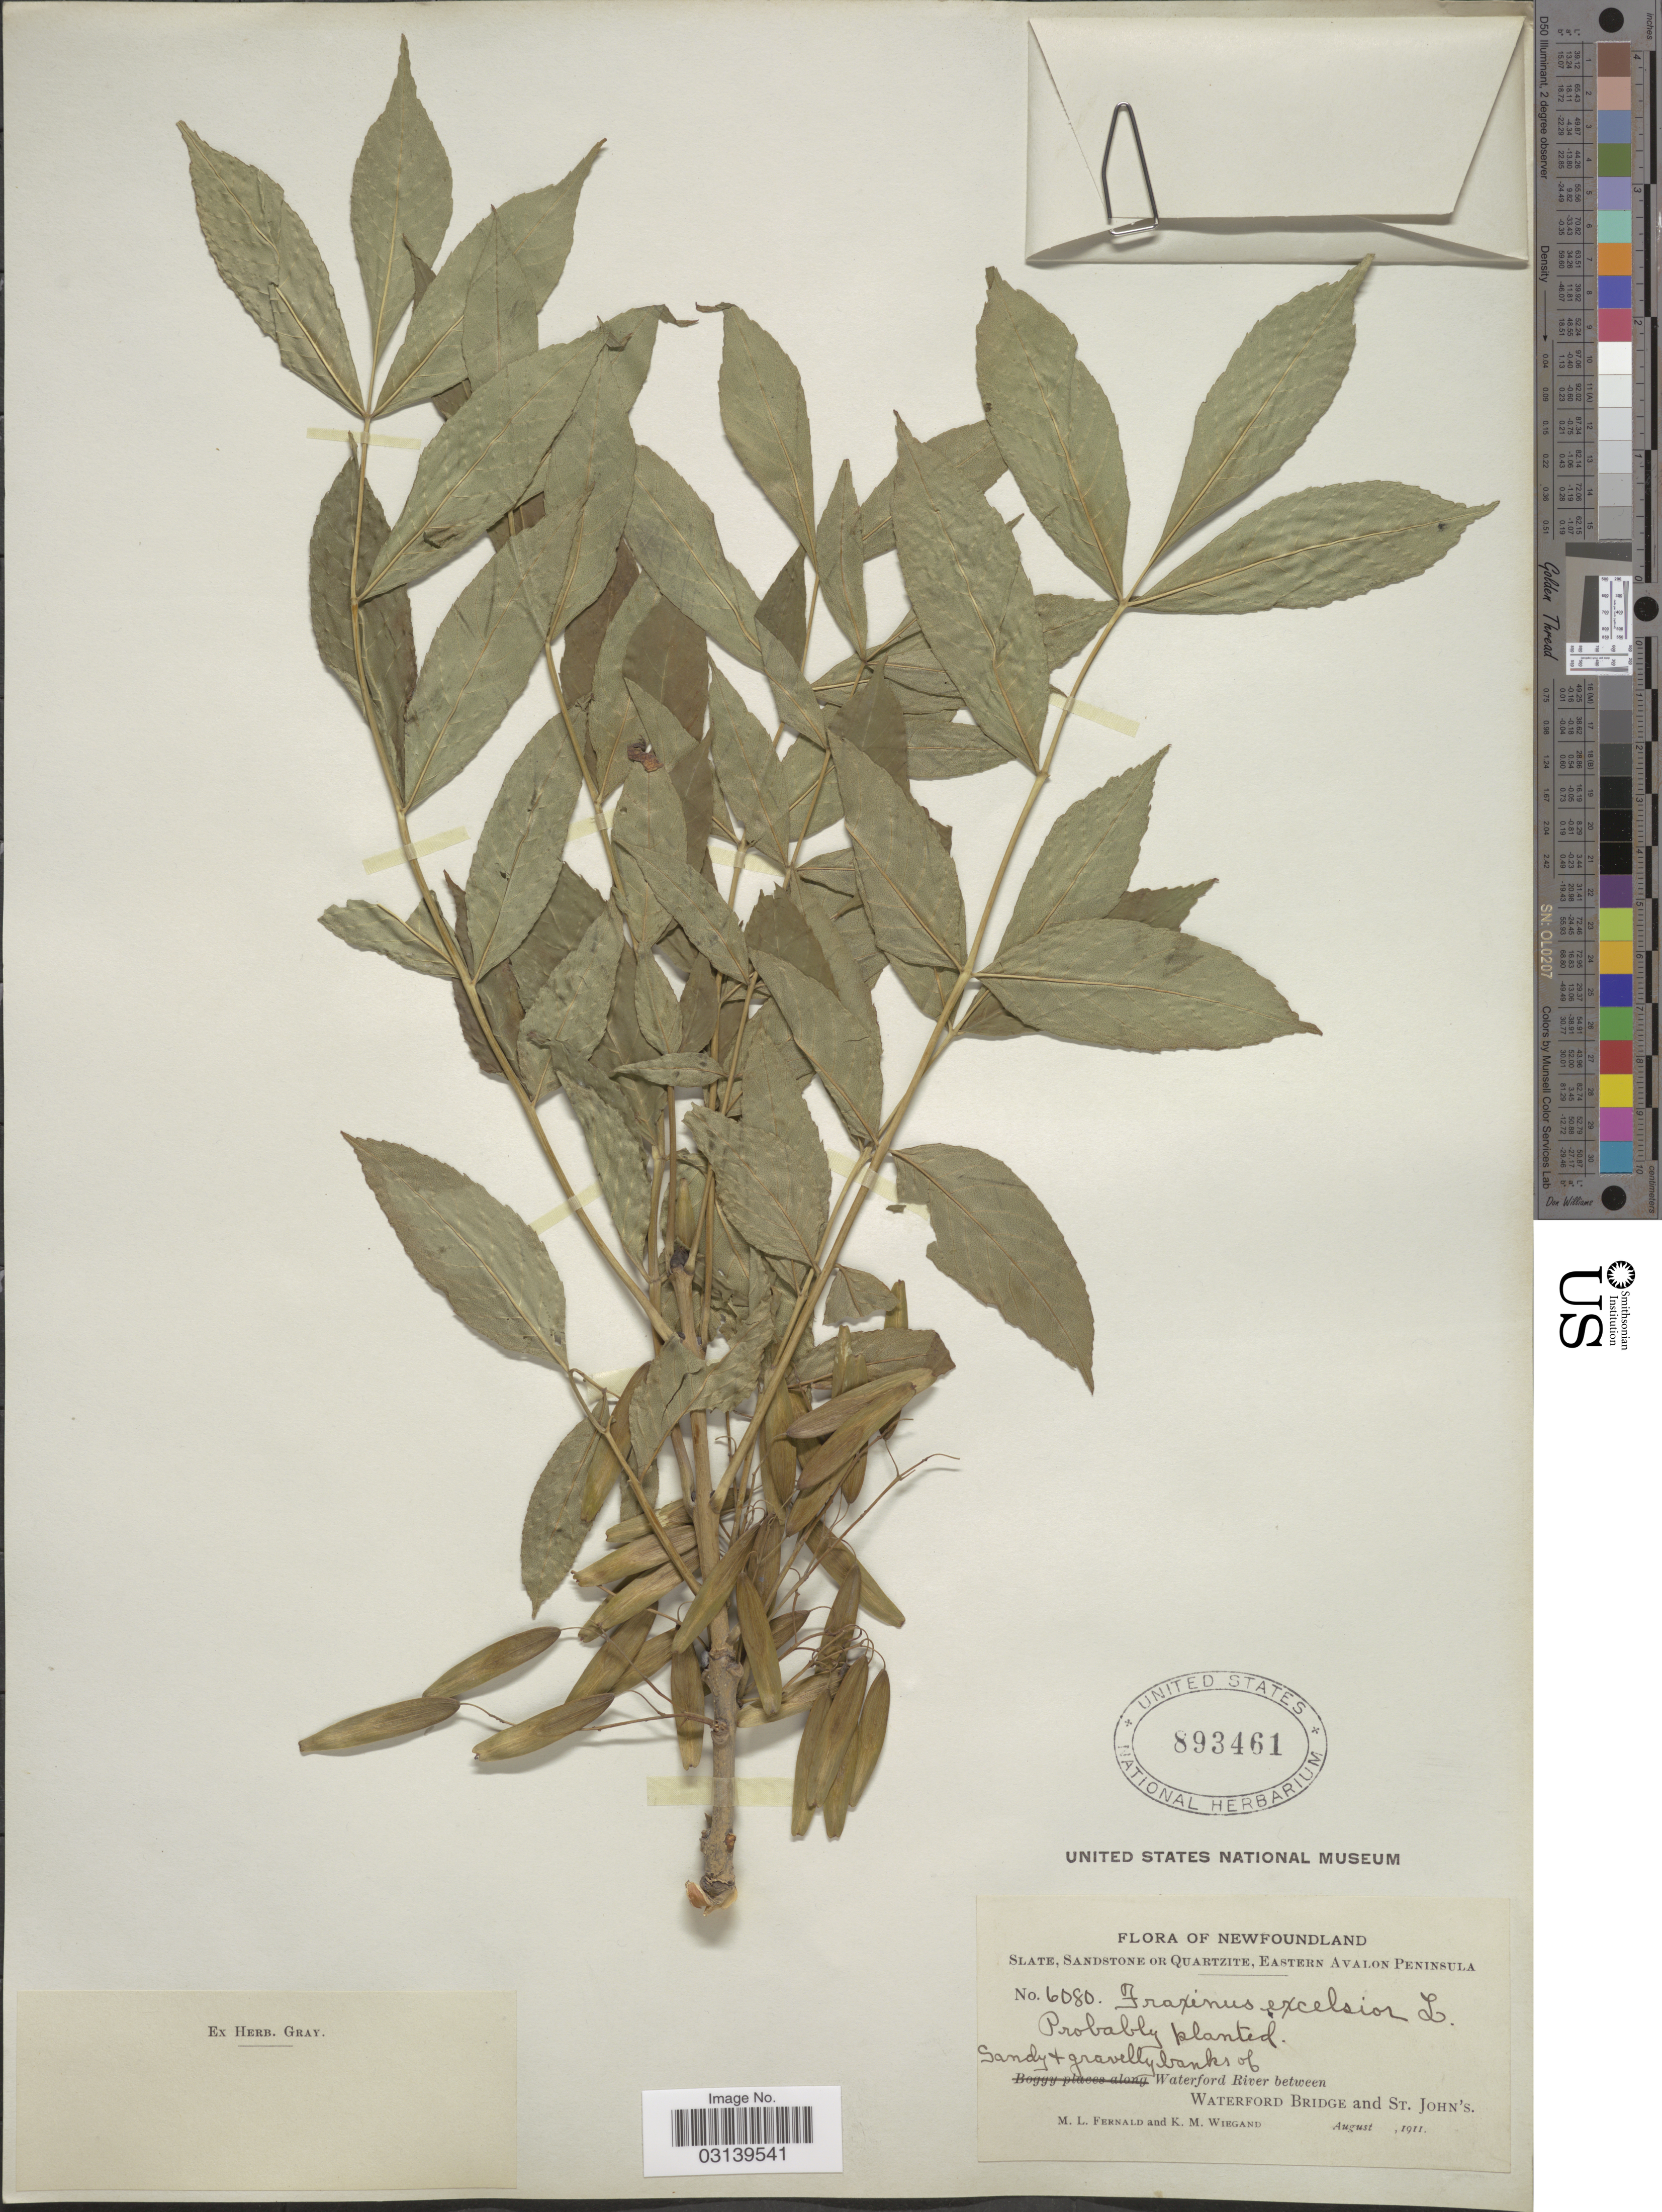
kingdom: Plantae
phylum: Tracheophyta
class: Magnoliopsida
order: Lamiales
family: Oleaceae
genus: Fraxinus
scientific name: Fraxinus excelsior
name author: L.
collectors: M. L. Fernald & K. M. Wiegand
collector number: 6080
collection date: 1911-08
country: Canada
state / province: Newfoundland and Labrador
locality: Slate, Sandstone or Quartzite, Eastern Avalon Peninsula. Sandy & gravelly banks of Waterford River between Waterford Bridge and St. John's.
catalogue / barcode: US 893461